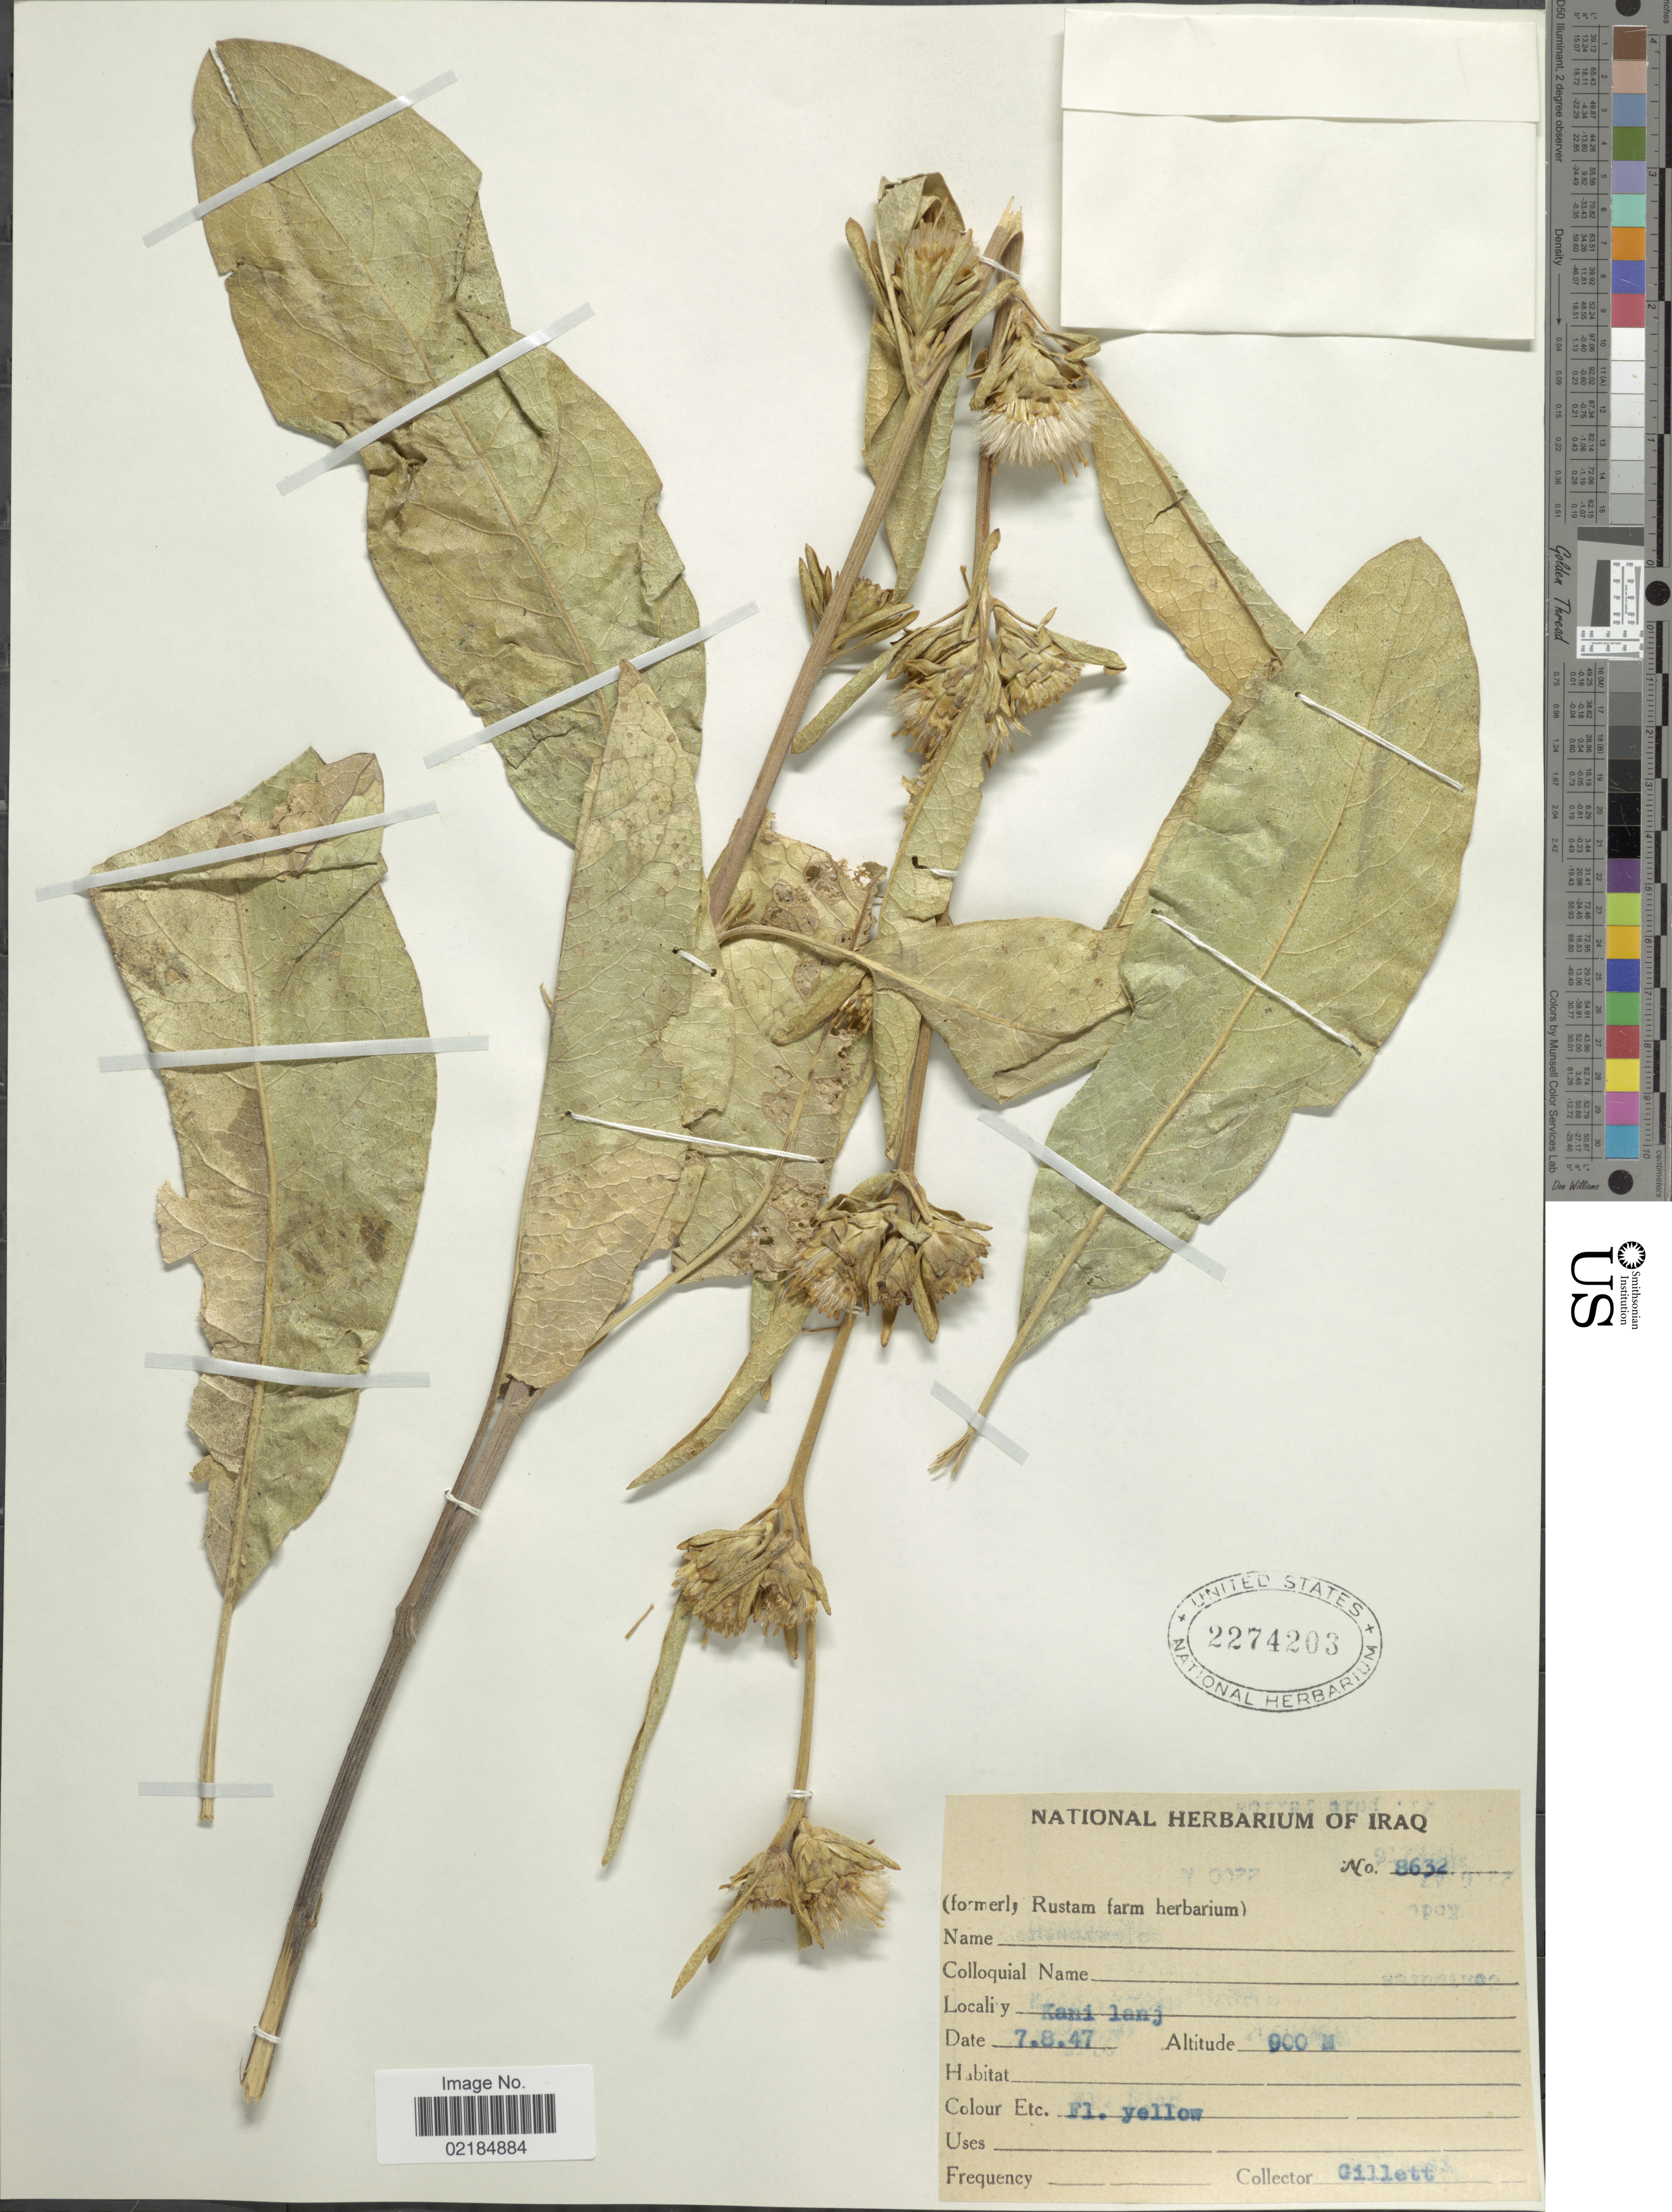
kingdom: Plantae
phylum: Tracheophyta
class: Magnoliopsida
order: Asterales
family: Asteraceae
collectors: Gillett, --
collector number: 8632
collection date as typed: Transcribed d/m/y: 7/8/47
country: Iraq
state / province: Arbīl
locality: Kani lanj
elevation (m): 900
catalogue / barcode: US 2274203